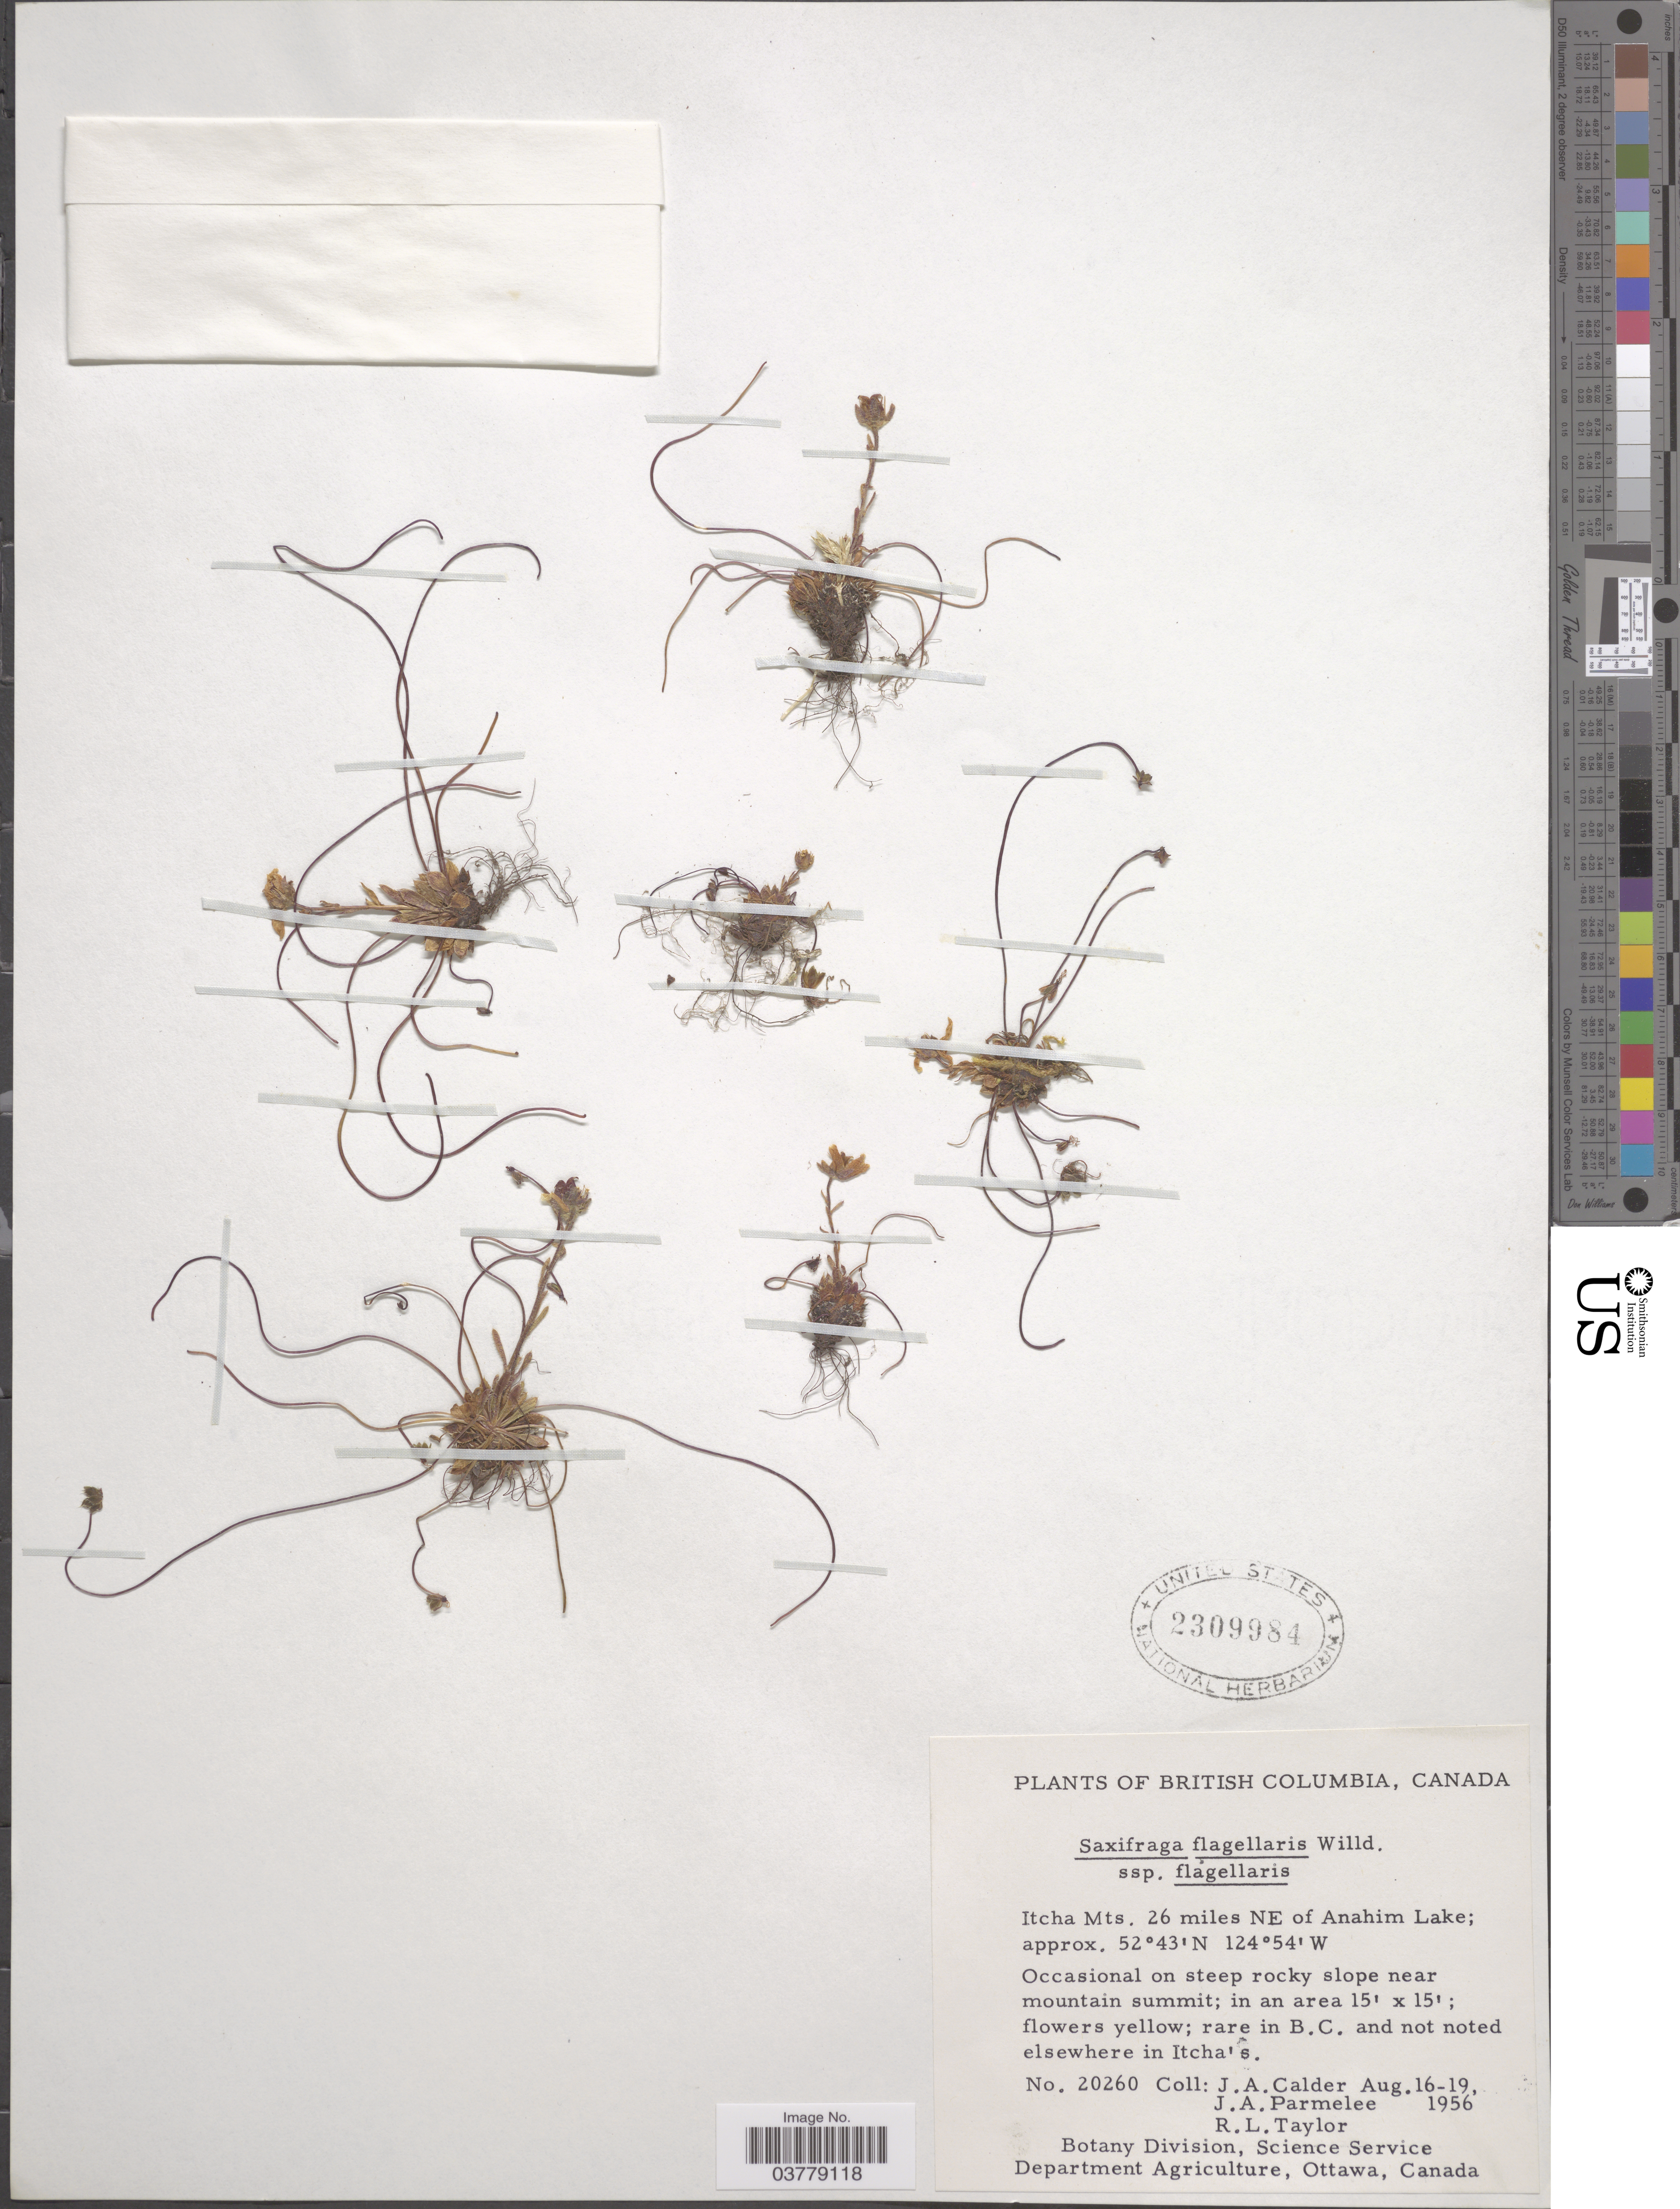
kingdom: Plantae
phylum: Tracheophyta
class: Magnoliopsida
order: Saxifragales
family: Saxifragaceae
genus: Saxifraga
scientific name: Saxifraga flagellaris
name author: Willd. ex Sternb.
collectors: J. A. Calder, J. A. Parmelee & R. Taylor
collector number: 20260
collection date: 1956-08-16/1956-08-19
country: Canada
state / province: British Columbia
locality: Itcha Mts, 26 miles NE of Anahim Lake. Occasional on steep rocky slope near mountain summit; in an area 15' x 15'.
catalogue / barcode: US 2309984